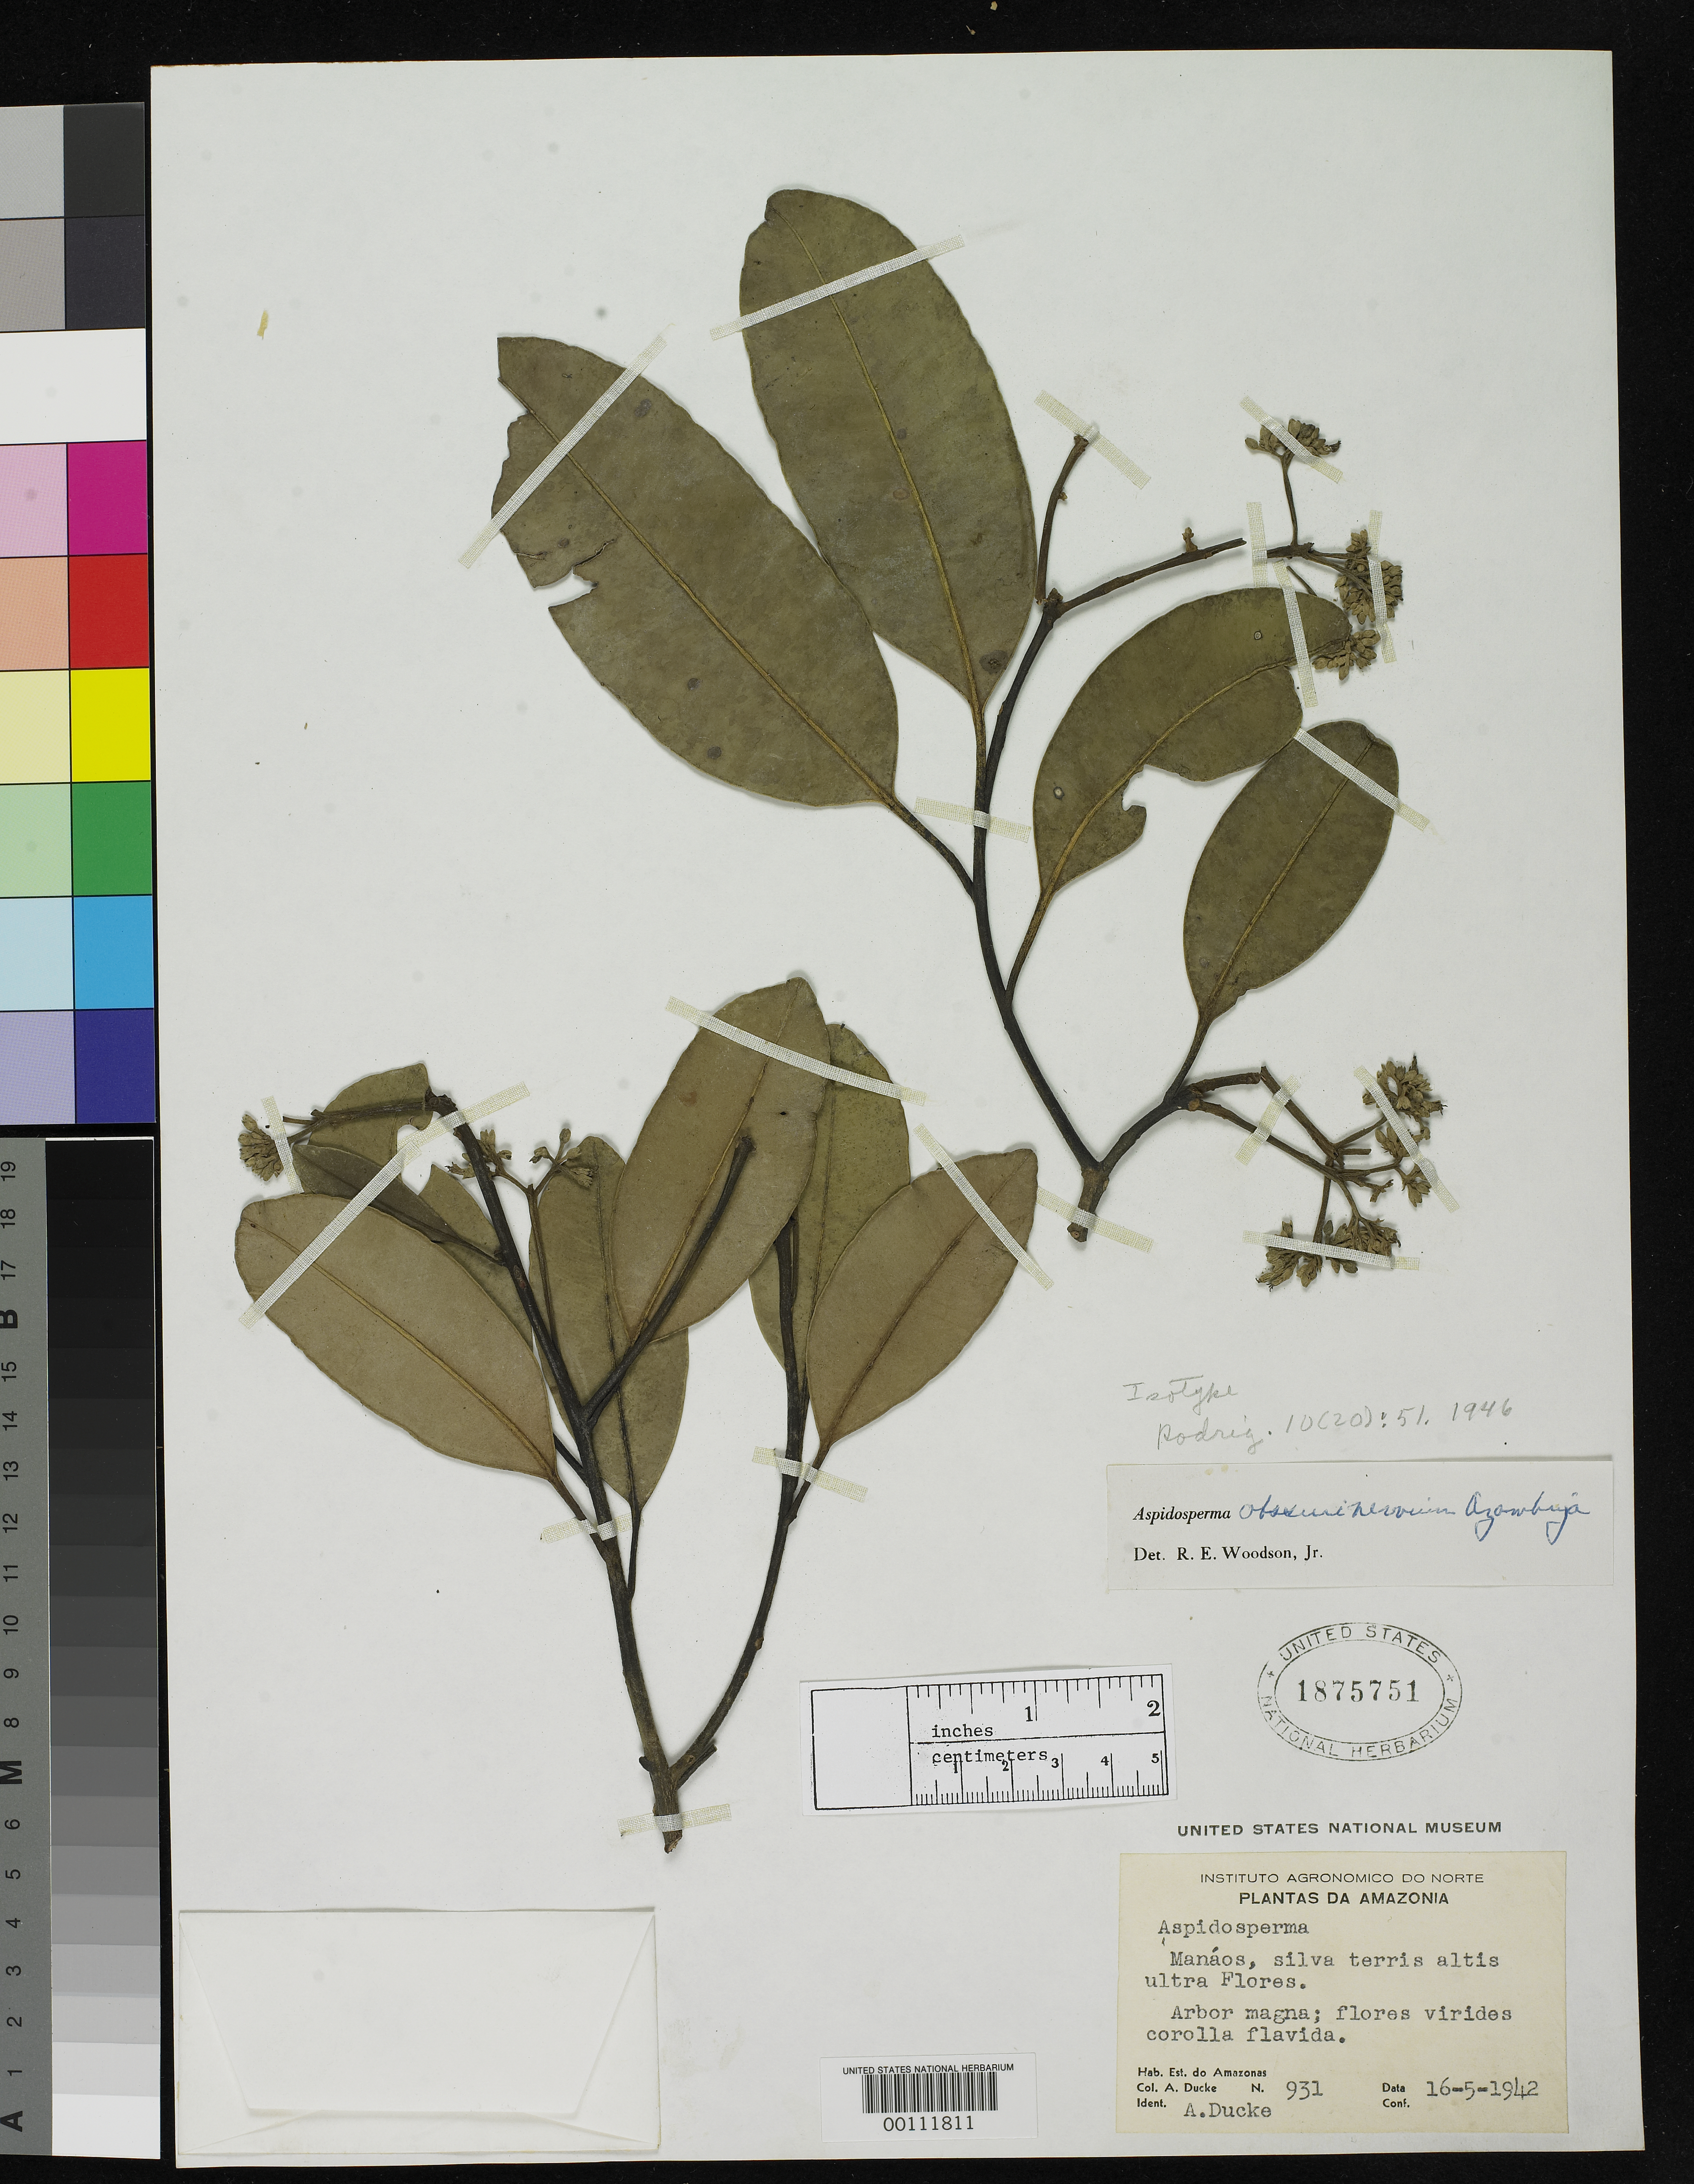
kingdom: Plantae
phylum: Tracheophyta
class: Magnoliopsida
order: Gentianales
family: Apocynaceae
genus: Aspidosperma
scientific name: Aspidosperma obscurinervium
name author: Azambuja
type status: Syntype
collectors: A. Ducke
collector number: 1156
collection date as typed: Nov 1942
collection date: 1942-11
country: Brazil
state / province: Amazonas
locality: Manaos.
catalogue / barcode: US 1875751